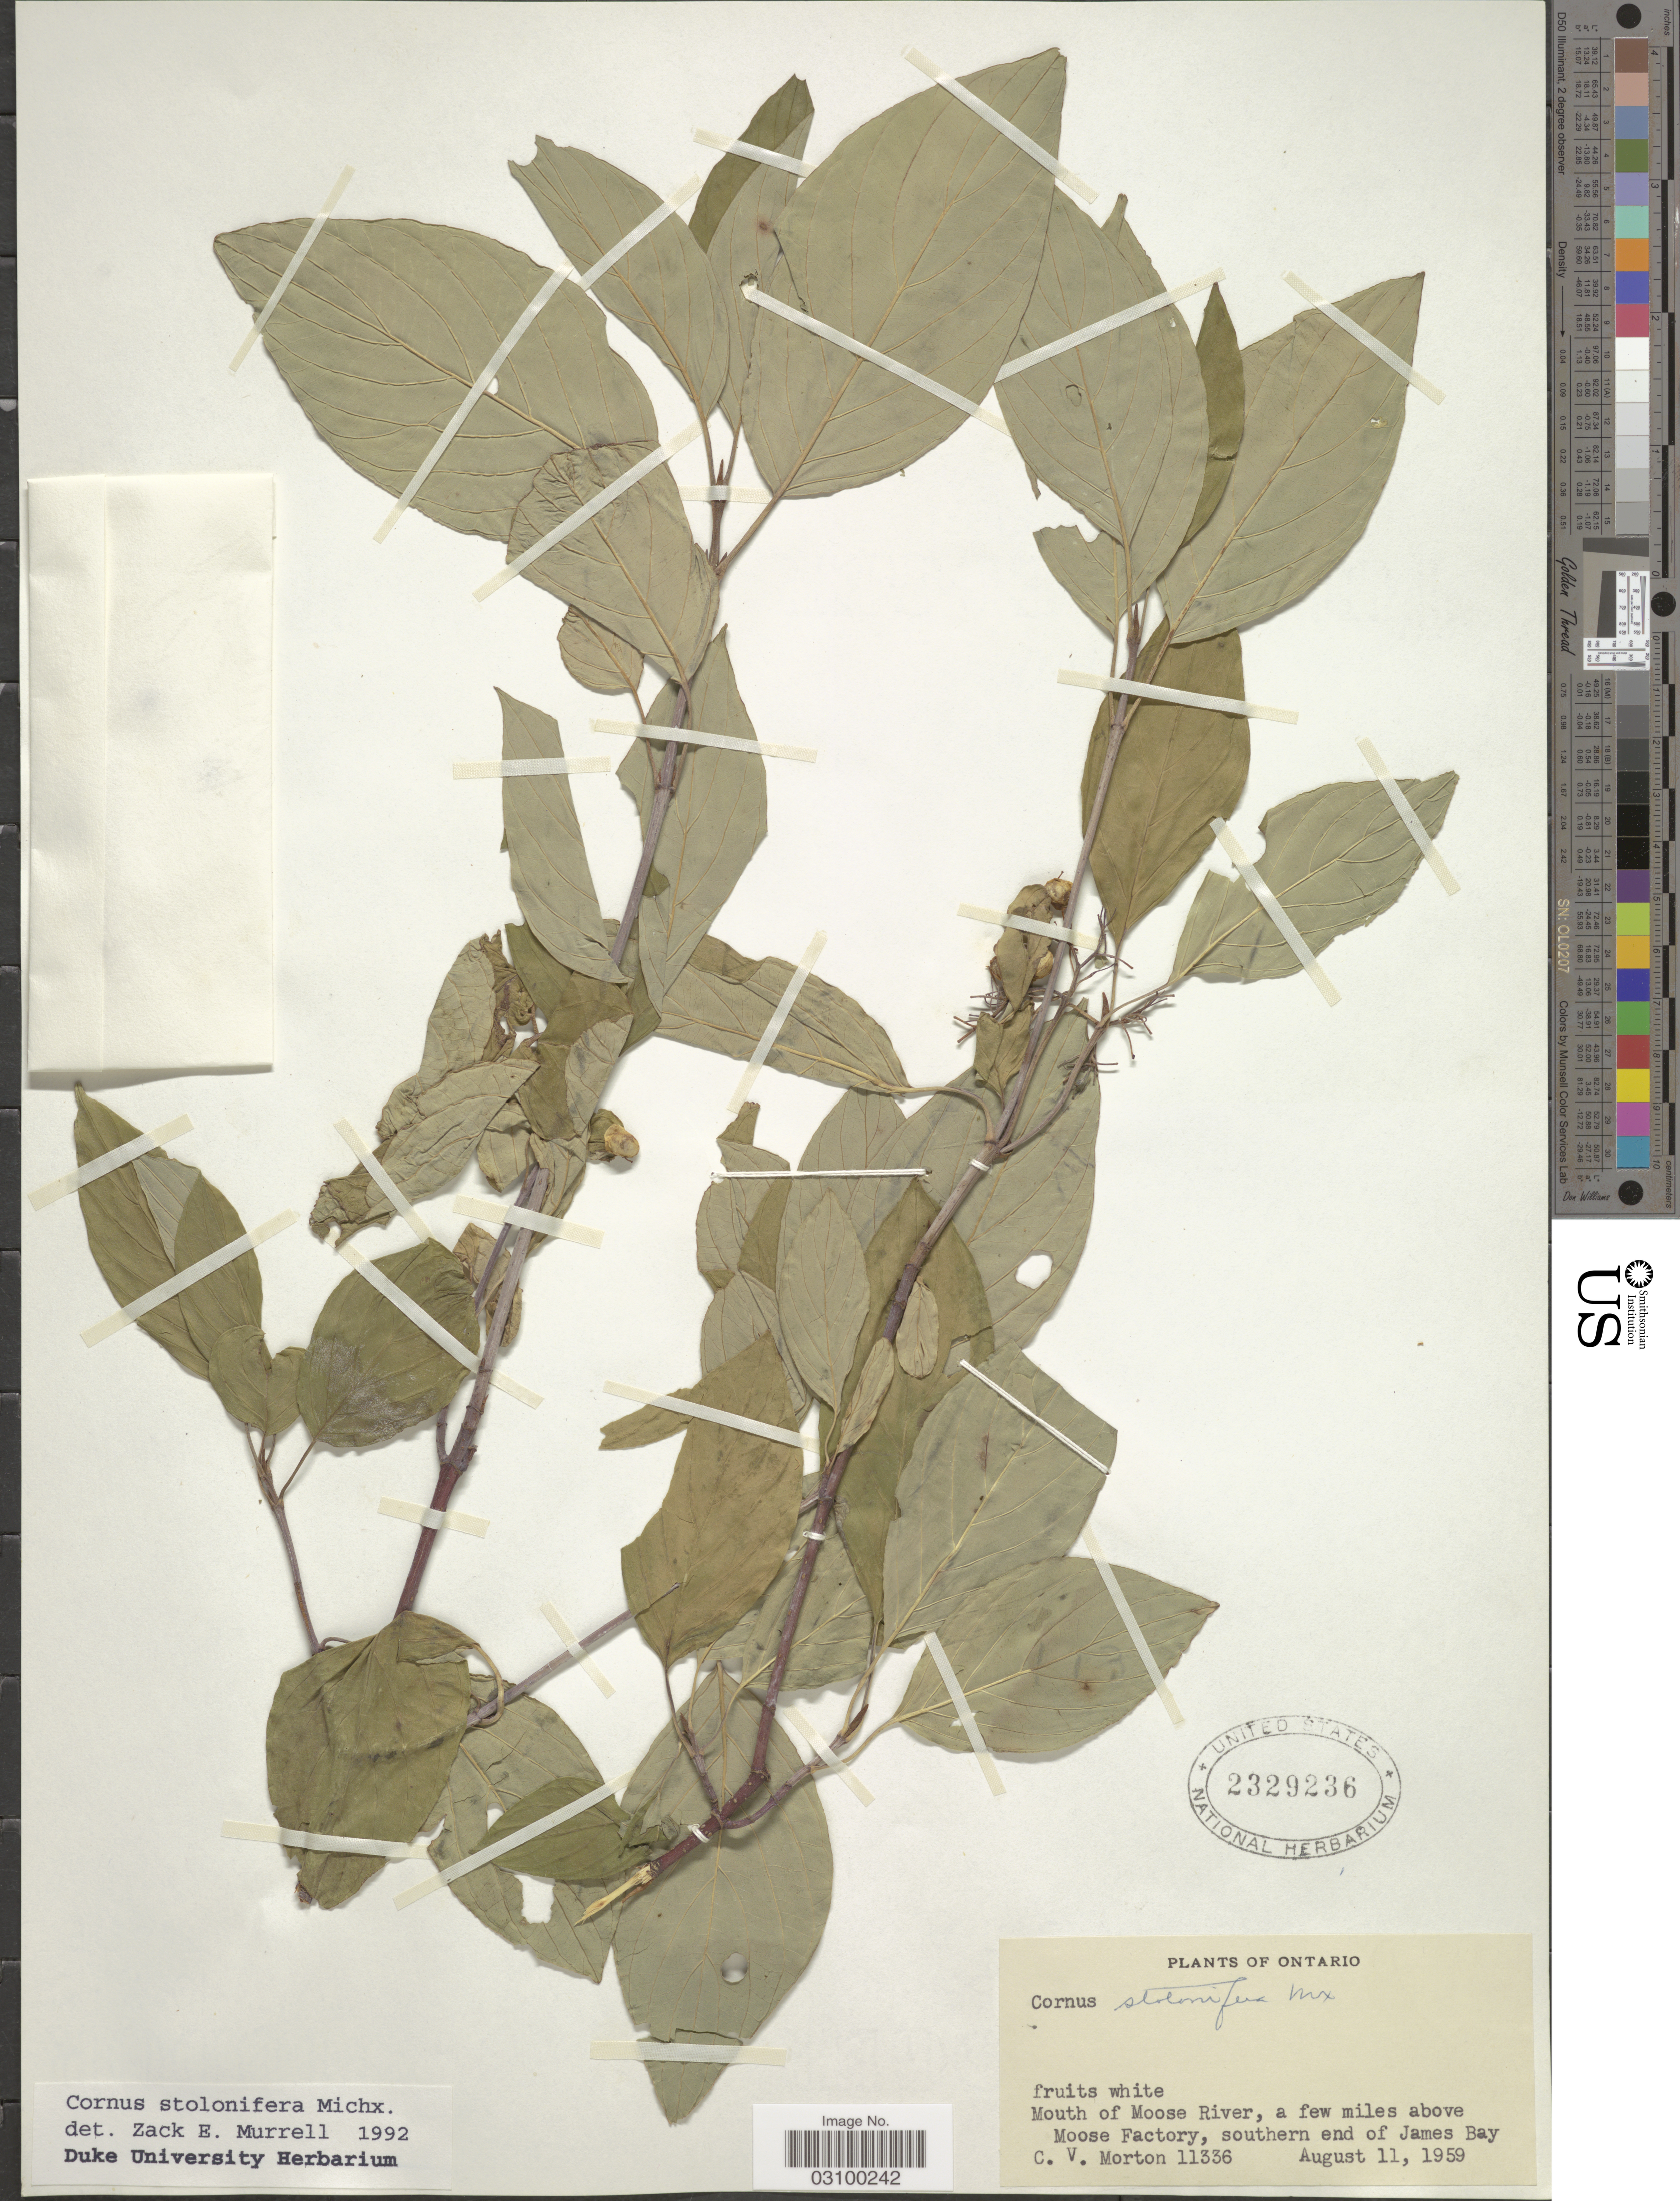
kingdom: Plantae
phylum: Tracheophyta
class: Magnoliopsida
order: Cornales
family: Cornaceae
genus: Cornus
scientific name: Cornus sericea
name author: L.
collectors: C. V. Morton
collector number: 11336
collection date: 1959-08-11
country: Canada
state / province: Ontario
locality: Mouth of Moose River, a few miles above Moose Factory, southern end of James Bay.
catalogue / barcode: US 2329236